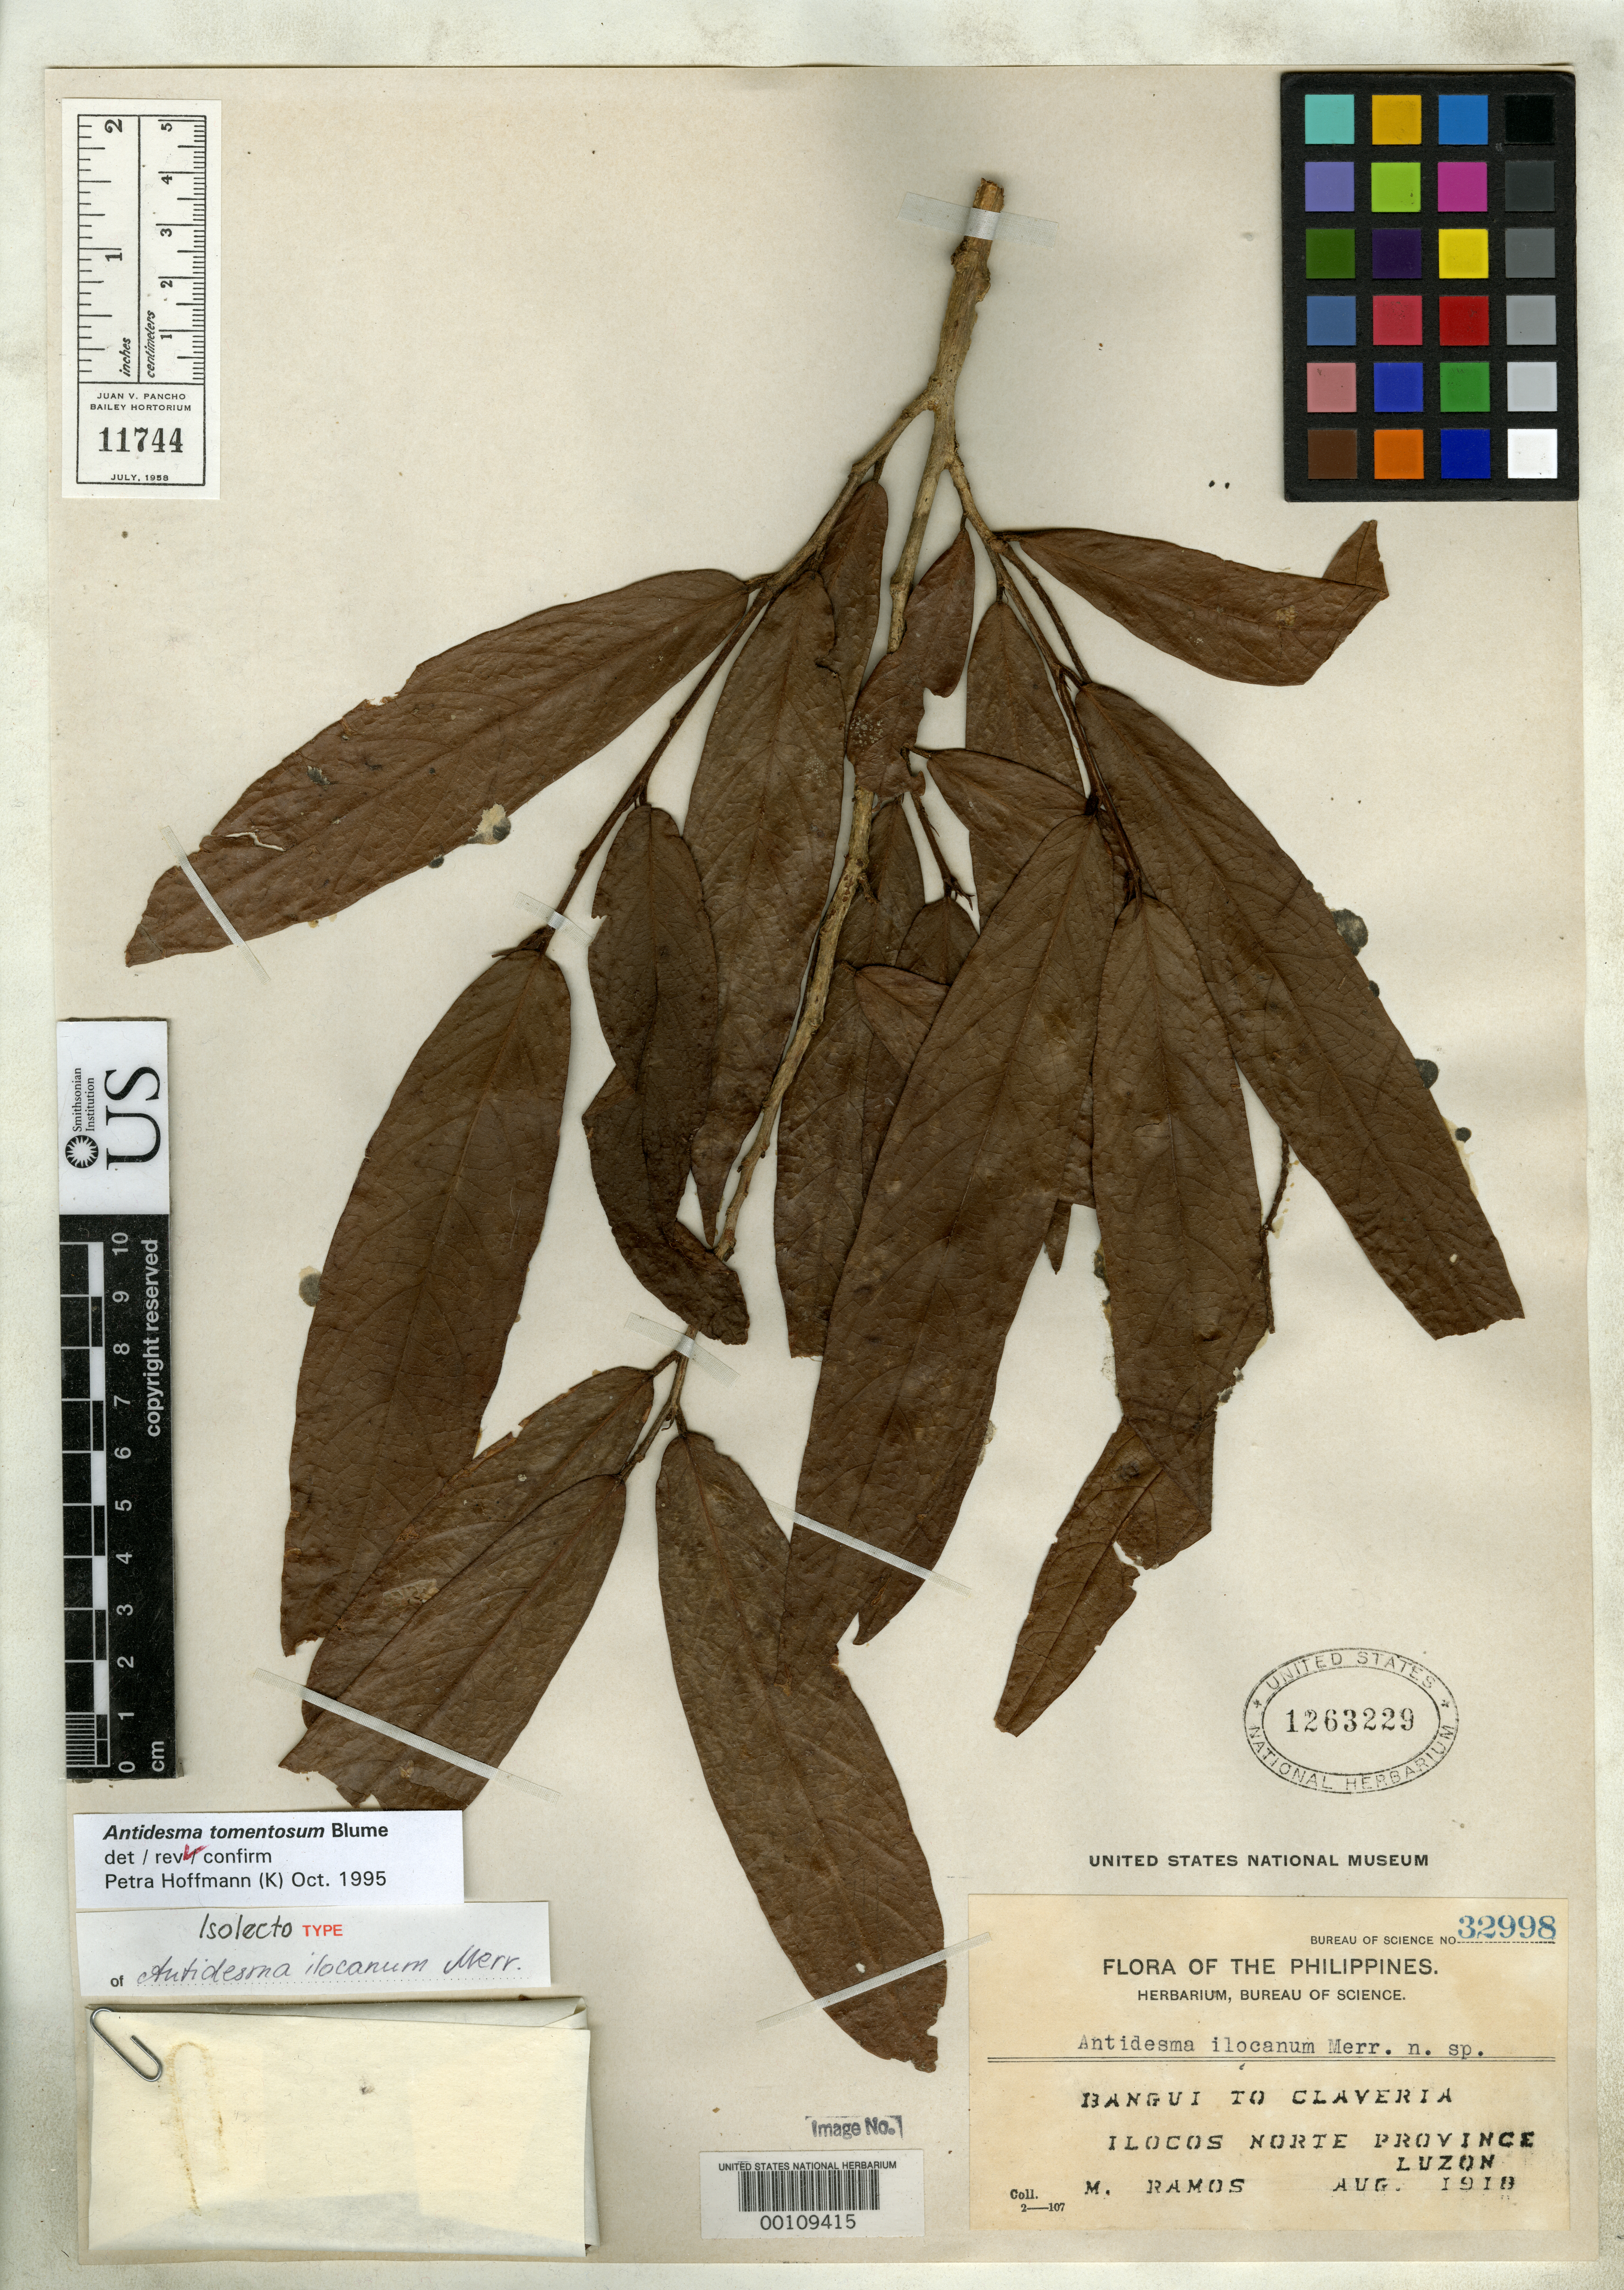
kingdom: Plantae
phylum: Tracheophyta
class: Magnoliopsida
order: Malpighiales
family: Phyllanthaceae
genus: Antidesma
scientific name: Antidesma ilocanum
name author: Merr.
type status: Isotype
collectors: M. Ramos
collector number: Bur. Sci. 32998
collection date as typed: Aug 1918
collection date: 1918-08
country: Philippines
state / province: Ilocos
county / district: Ilocos Norte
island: Luzon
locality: Bangui to Claveria.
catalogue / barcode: US 1263229